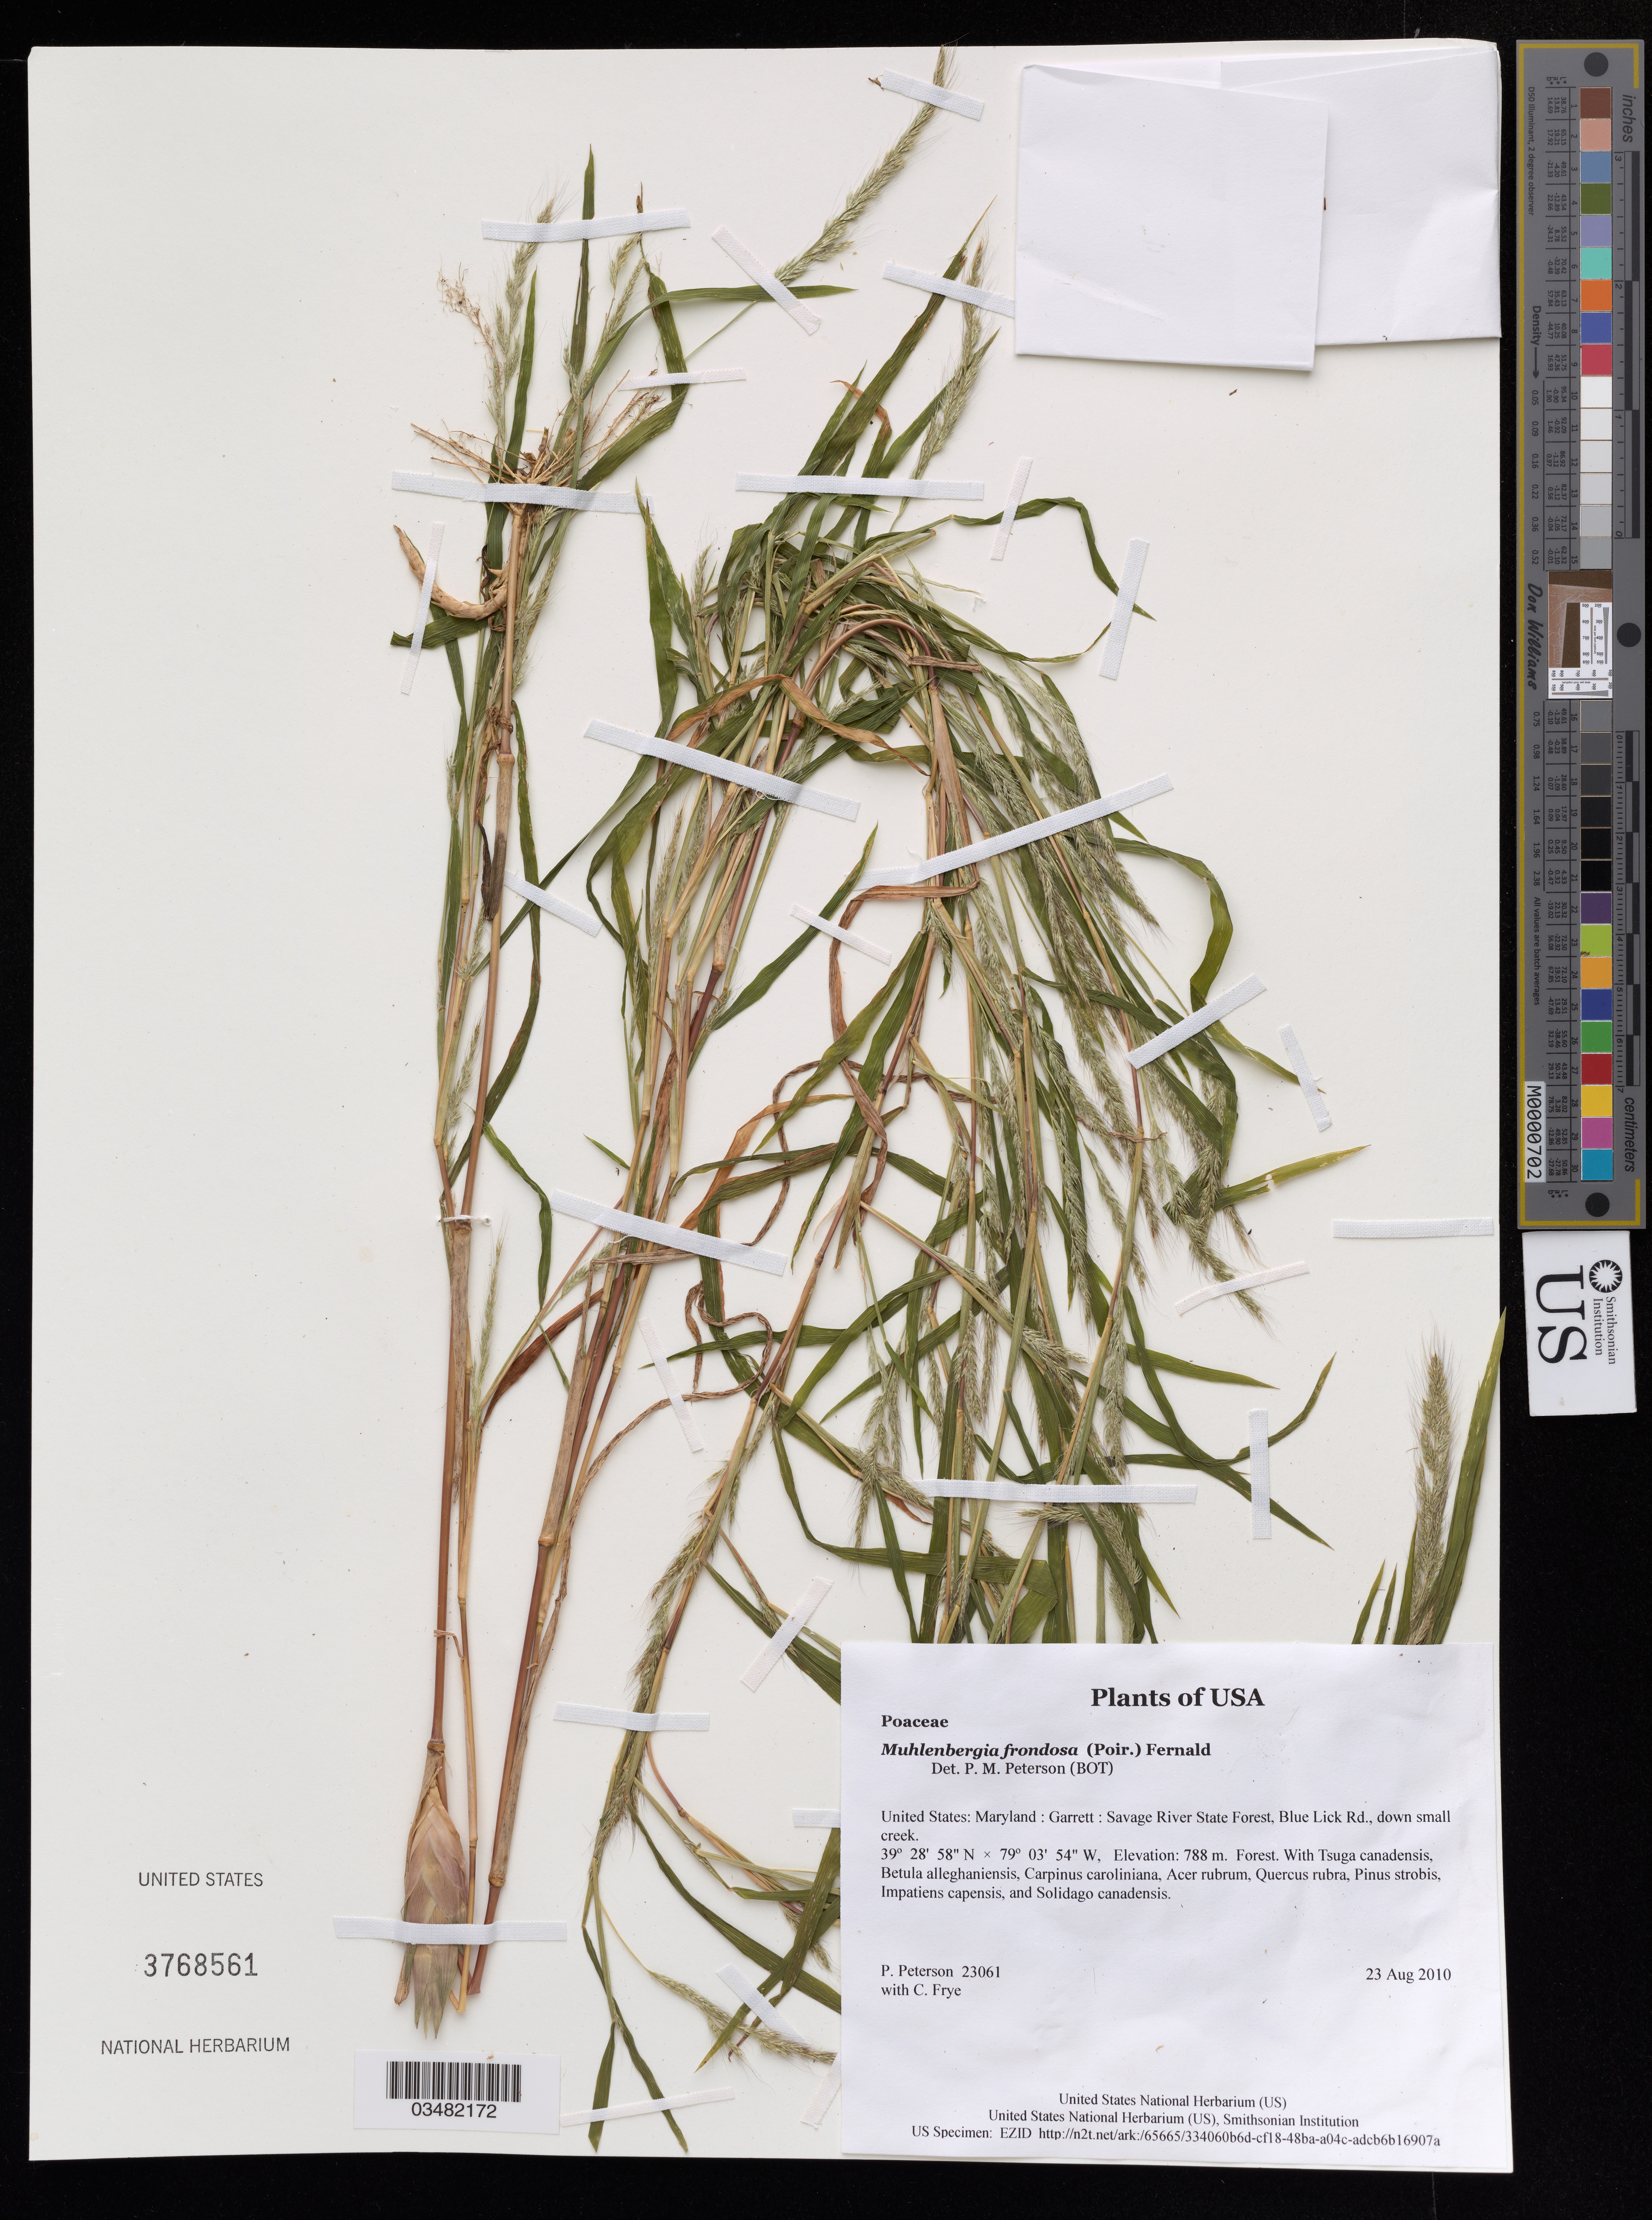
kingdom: Plantae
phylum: Tracheophyta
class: Liliopsida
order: Poales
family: Poaceae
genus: Muhlenbergia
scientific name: Muhlenbergia frondosa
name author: (Poir.) Fernald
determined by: Peterson, Paul M., (BOT), Smithsonian Institution - National Museum of Natural History (UNITED STATES)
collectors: P. M. Peterson & C. Frye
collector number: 23061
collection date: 2010-08-23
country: United States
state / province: Maryland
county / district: Garrett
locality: Savage River State Forest, Blue Lick Rd., down small creek.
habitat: Forest.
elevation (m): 788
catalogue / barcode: US 3768561